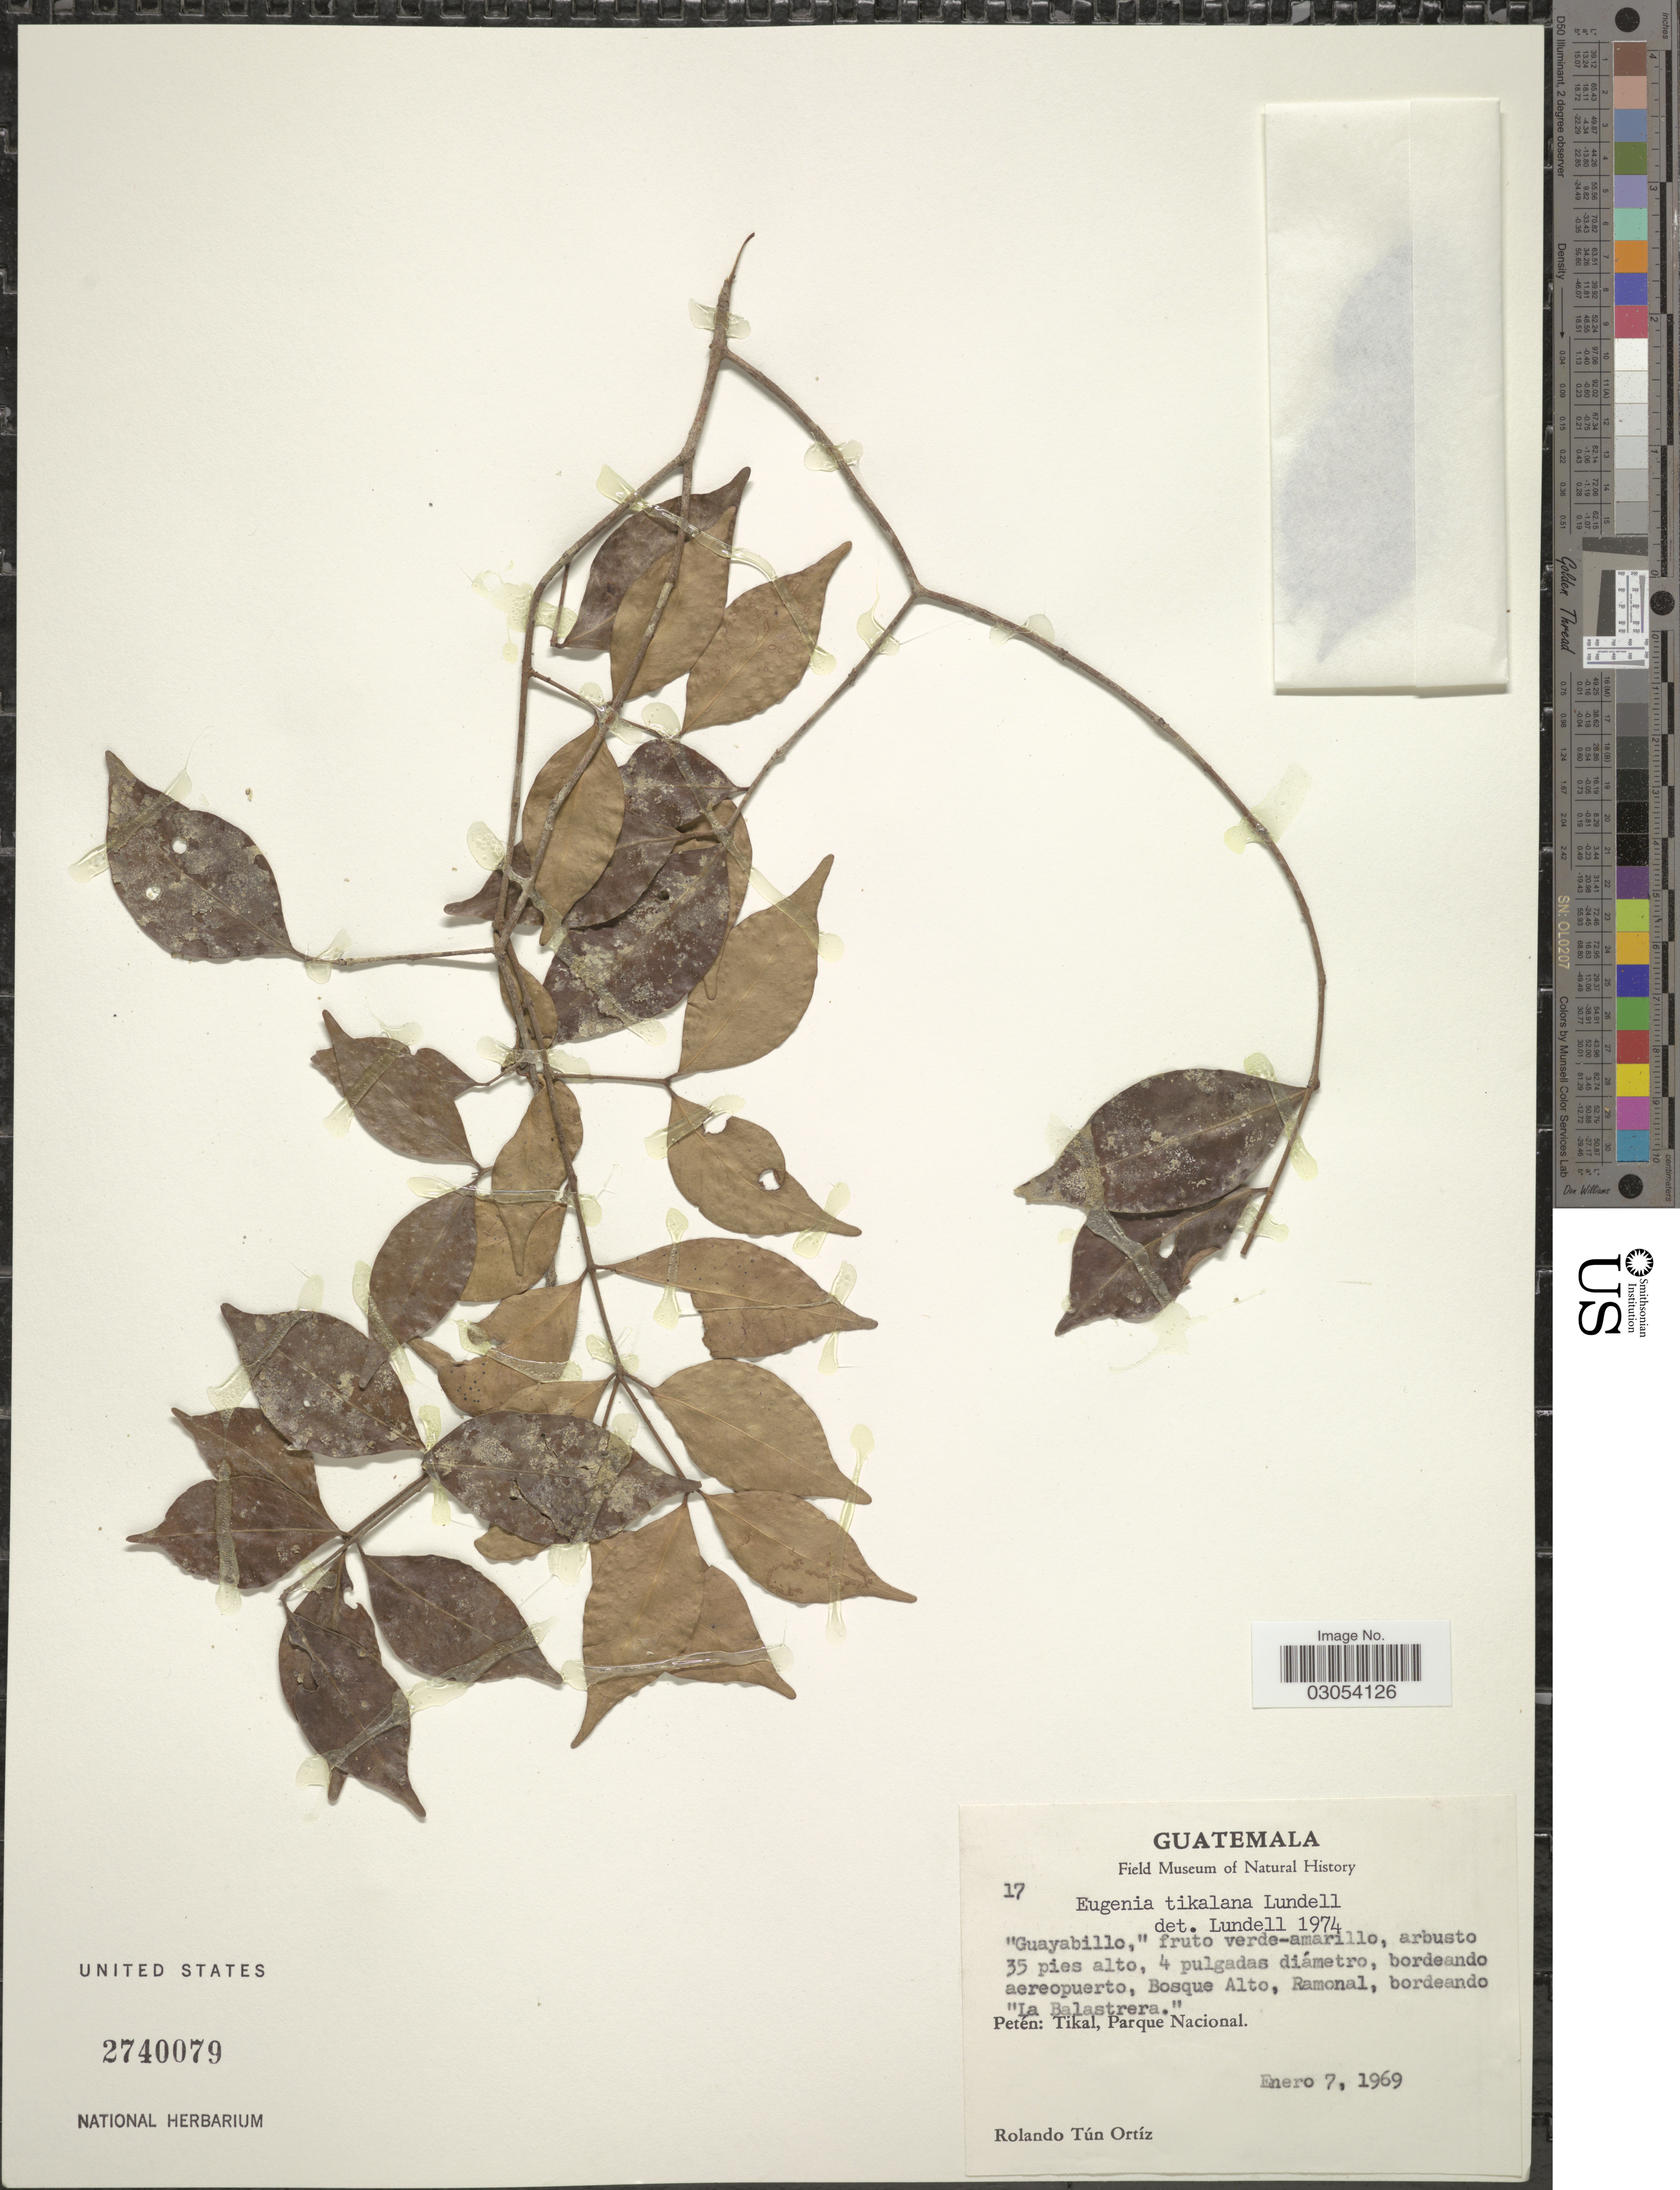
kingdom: Plantae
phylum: Tracheophyta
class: Magnoliopsida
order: Myrtales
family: Myrtaceae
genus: Eugenia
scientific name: Eugenia tikalana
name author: Lundell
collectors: R. T. Ortíz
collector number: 17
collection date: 1969-01-07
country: Guatemala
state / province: El Petén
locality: Bordeando aereopuerto. Tikal, Parque Nacional.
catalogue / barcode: US 2740079